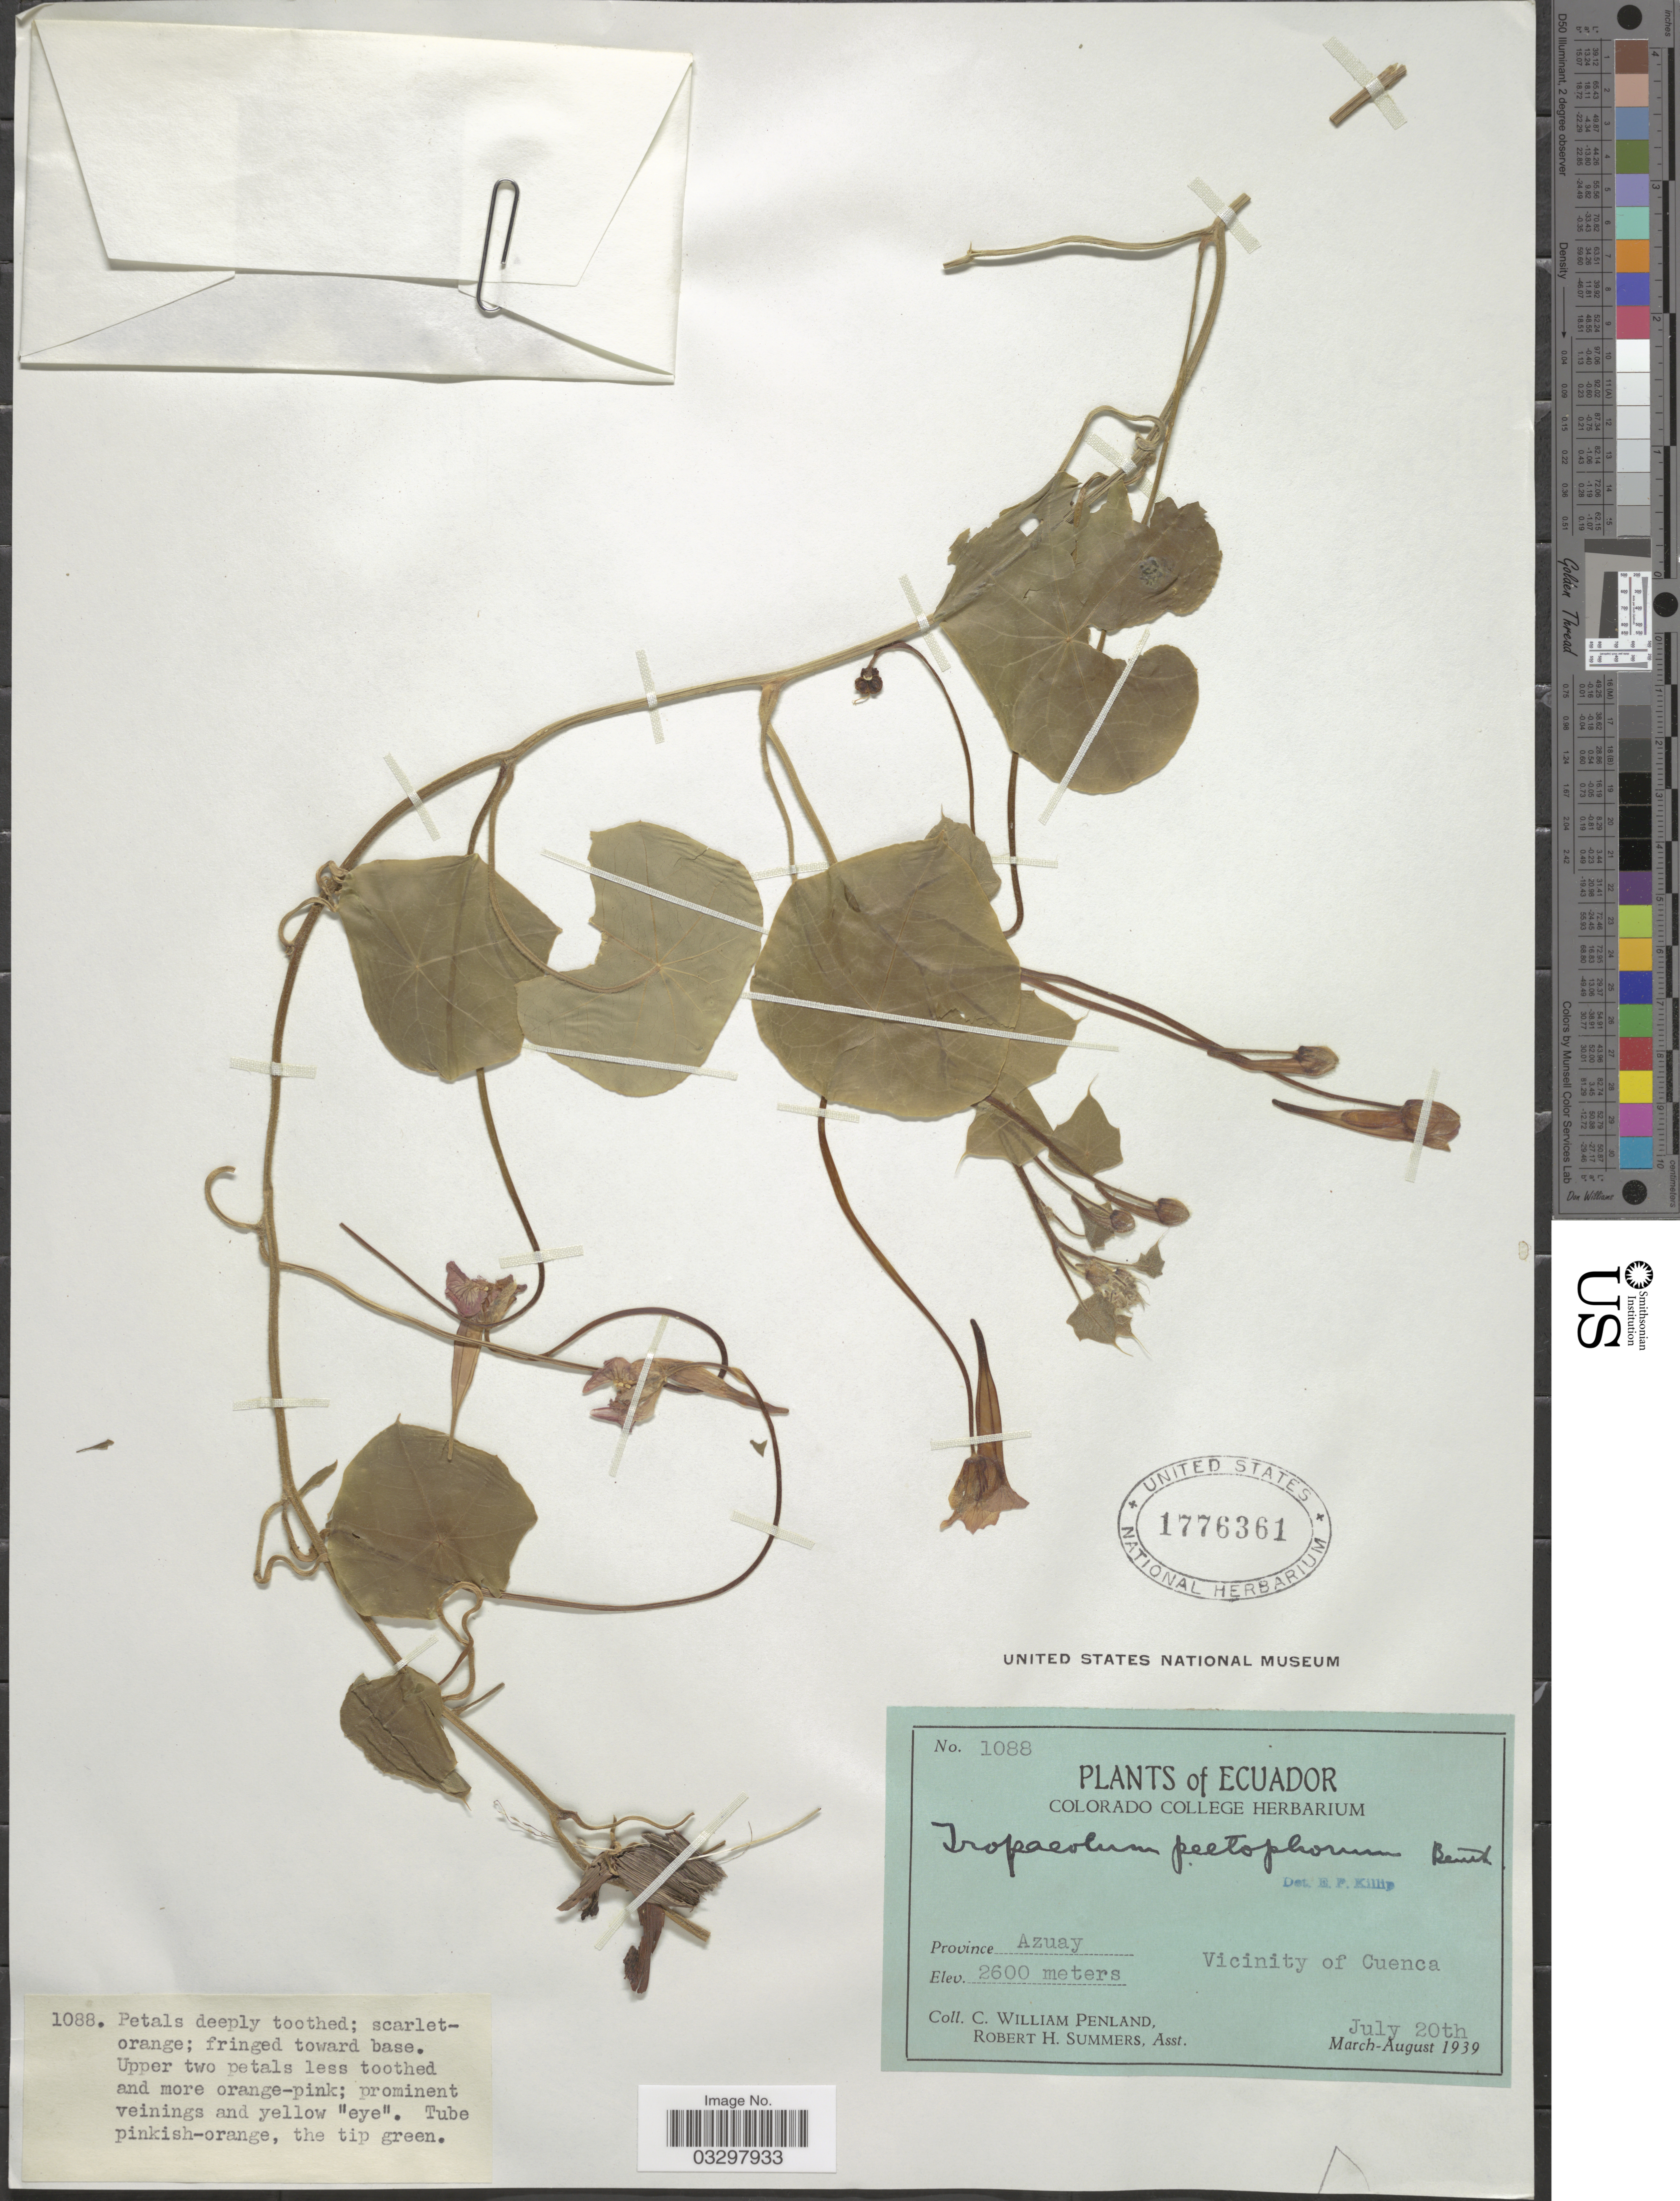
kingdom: Plantae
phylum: Tracheophyta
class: Magnoliopsida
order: Brassicales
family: Tropaeolaceae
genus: Tropaeolum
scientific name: Tropaeolum peltophorum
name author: Benth.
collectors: C. W. Penland & R. Summers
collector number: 1088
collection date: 1939-07-20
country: Ecuador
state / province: Azuay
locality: Vicinity of Cuenca.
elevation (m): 2600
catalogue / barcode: US 1776361